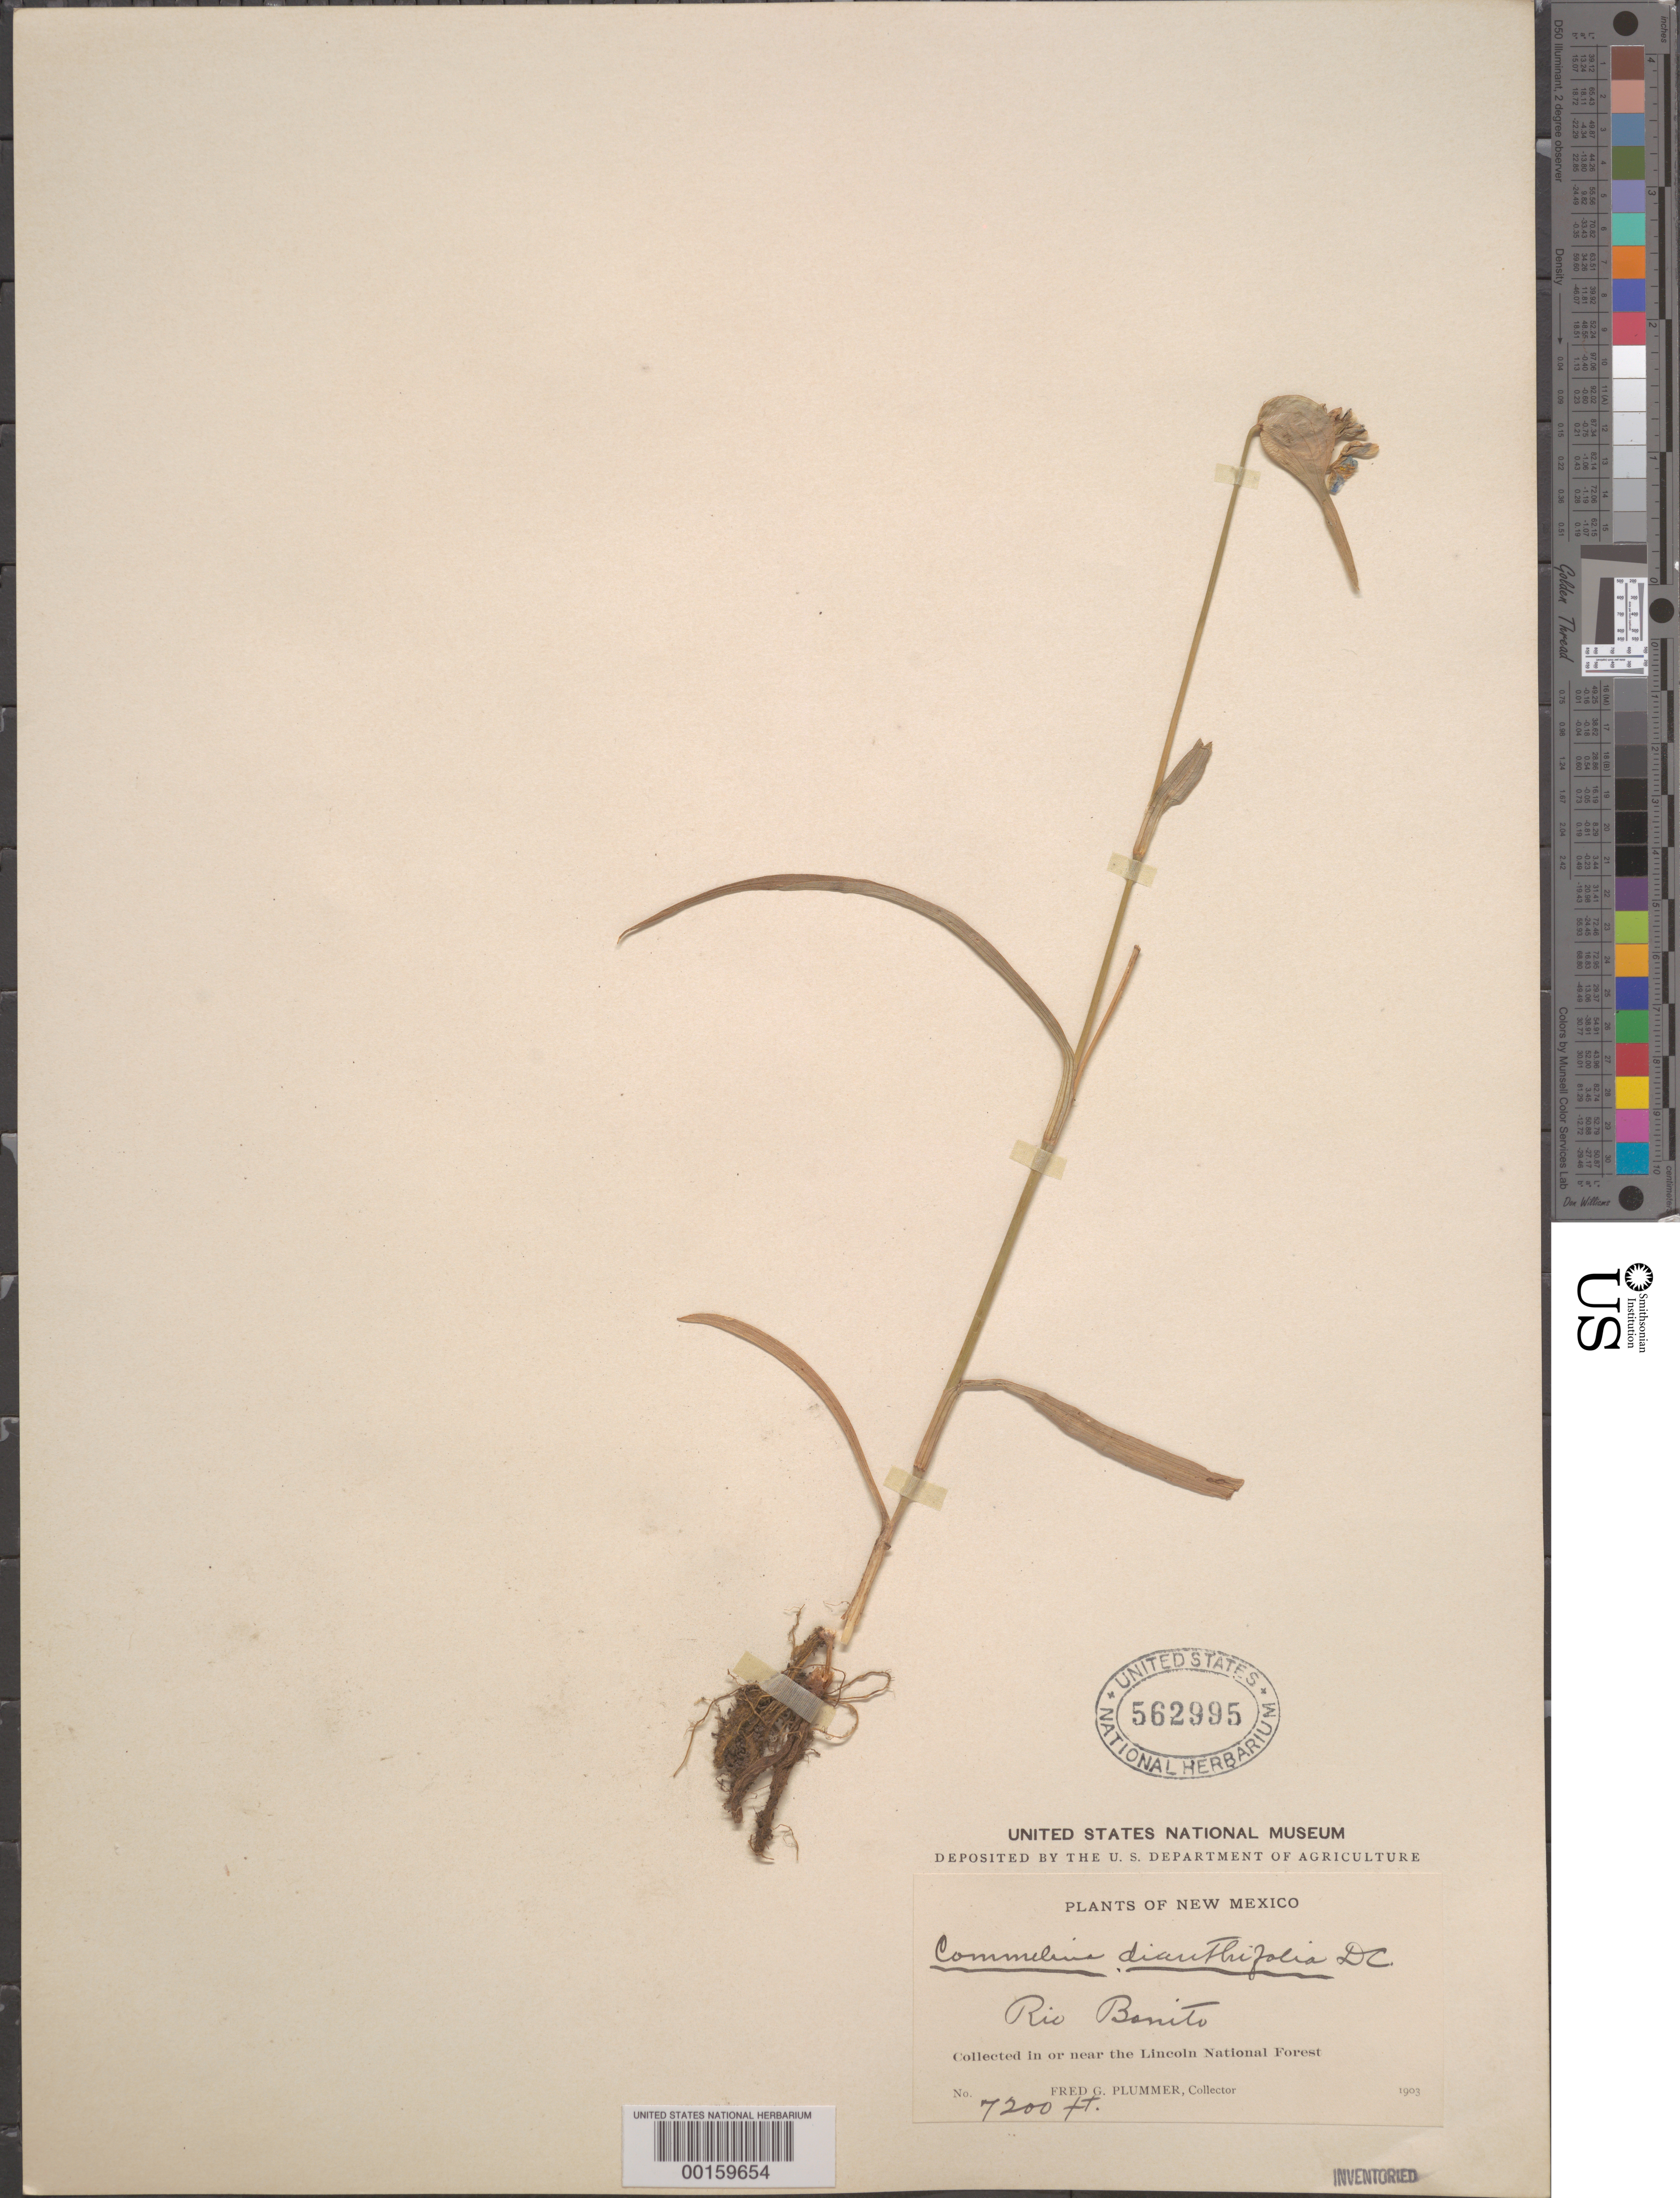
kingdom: Plantae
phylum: Tracheophyta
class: Liliopsida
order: Commelinales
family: Commelinaceae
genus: Commelina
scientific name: Commelina dianthifolia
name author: Redouté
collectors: F. Plummer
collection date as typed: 1903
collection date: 1903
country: United States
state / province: New Mexico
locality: Lincoln nat'l forest, rio bonito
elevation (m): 2196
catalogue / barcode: US 562995